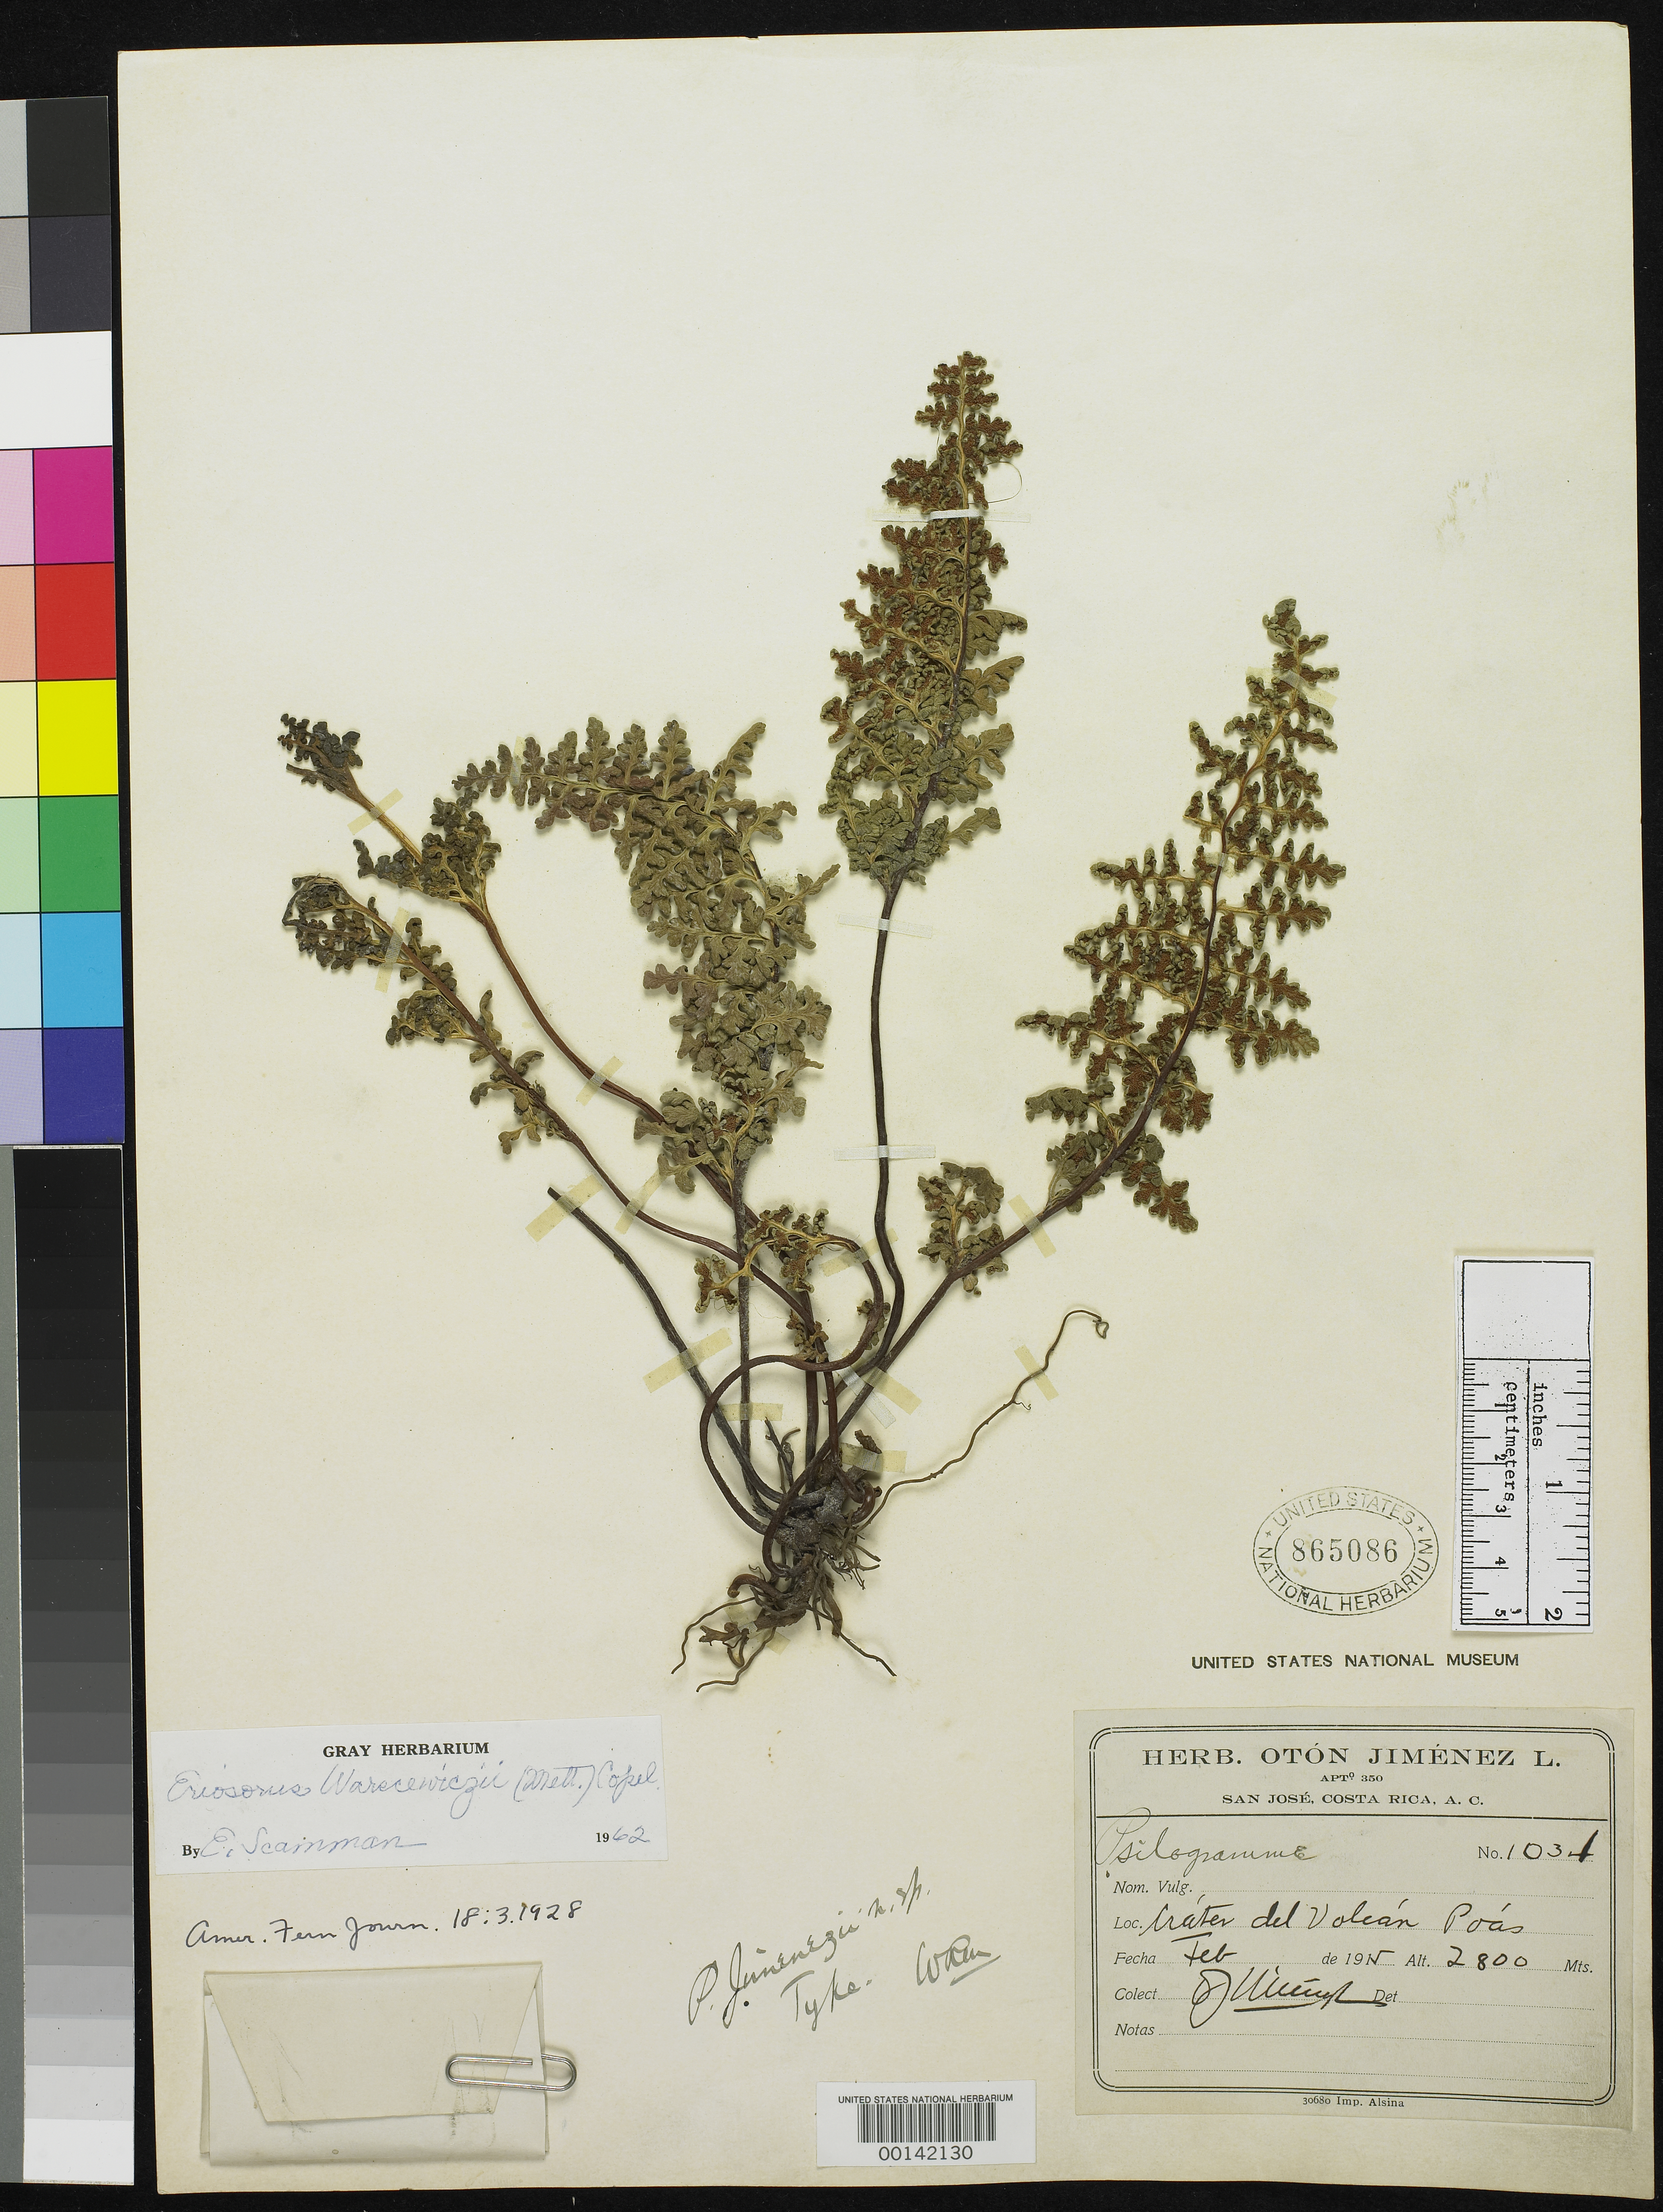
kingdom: Plantae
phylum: Tracheophyta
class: Polypodiopsida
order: Polypodiales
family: Pteridaceae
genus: Psilogramme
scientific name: Psilogramme jimenezii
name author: Maxon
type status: Holotype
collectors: O. Jiménez L.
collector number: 1034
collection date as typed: Feb 1915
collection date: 1915-02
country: Costa Rica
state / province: San José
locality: Crater del Volcan Poas.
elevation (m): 2800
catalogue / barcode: US 865086